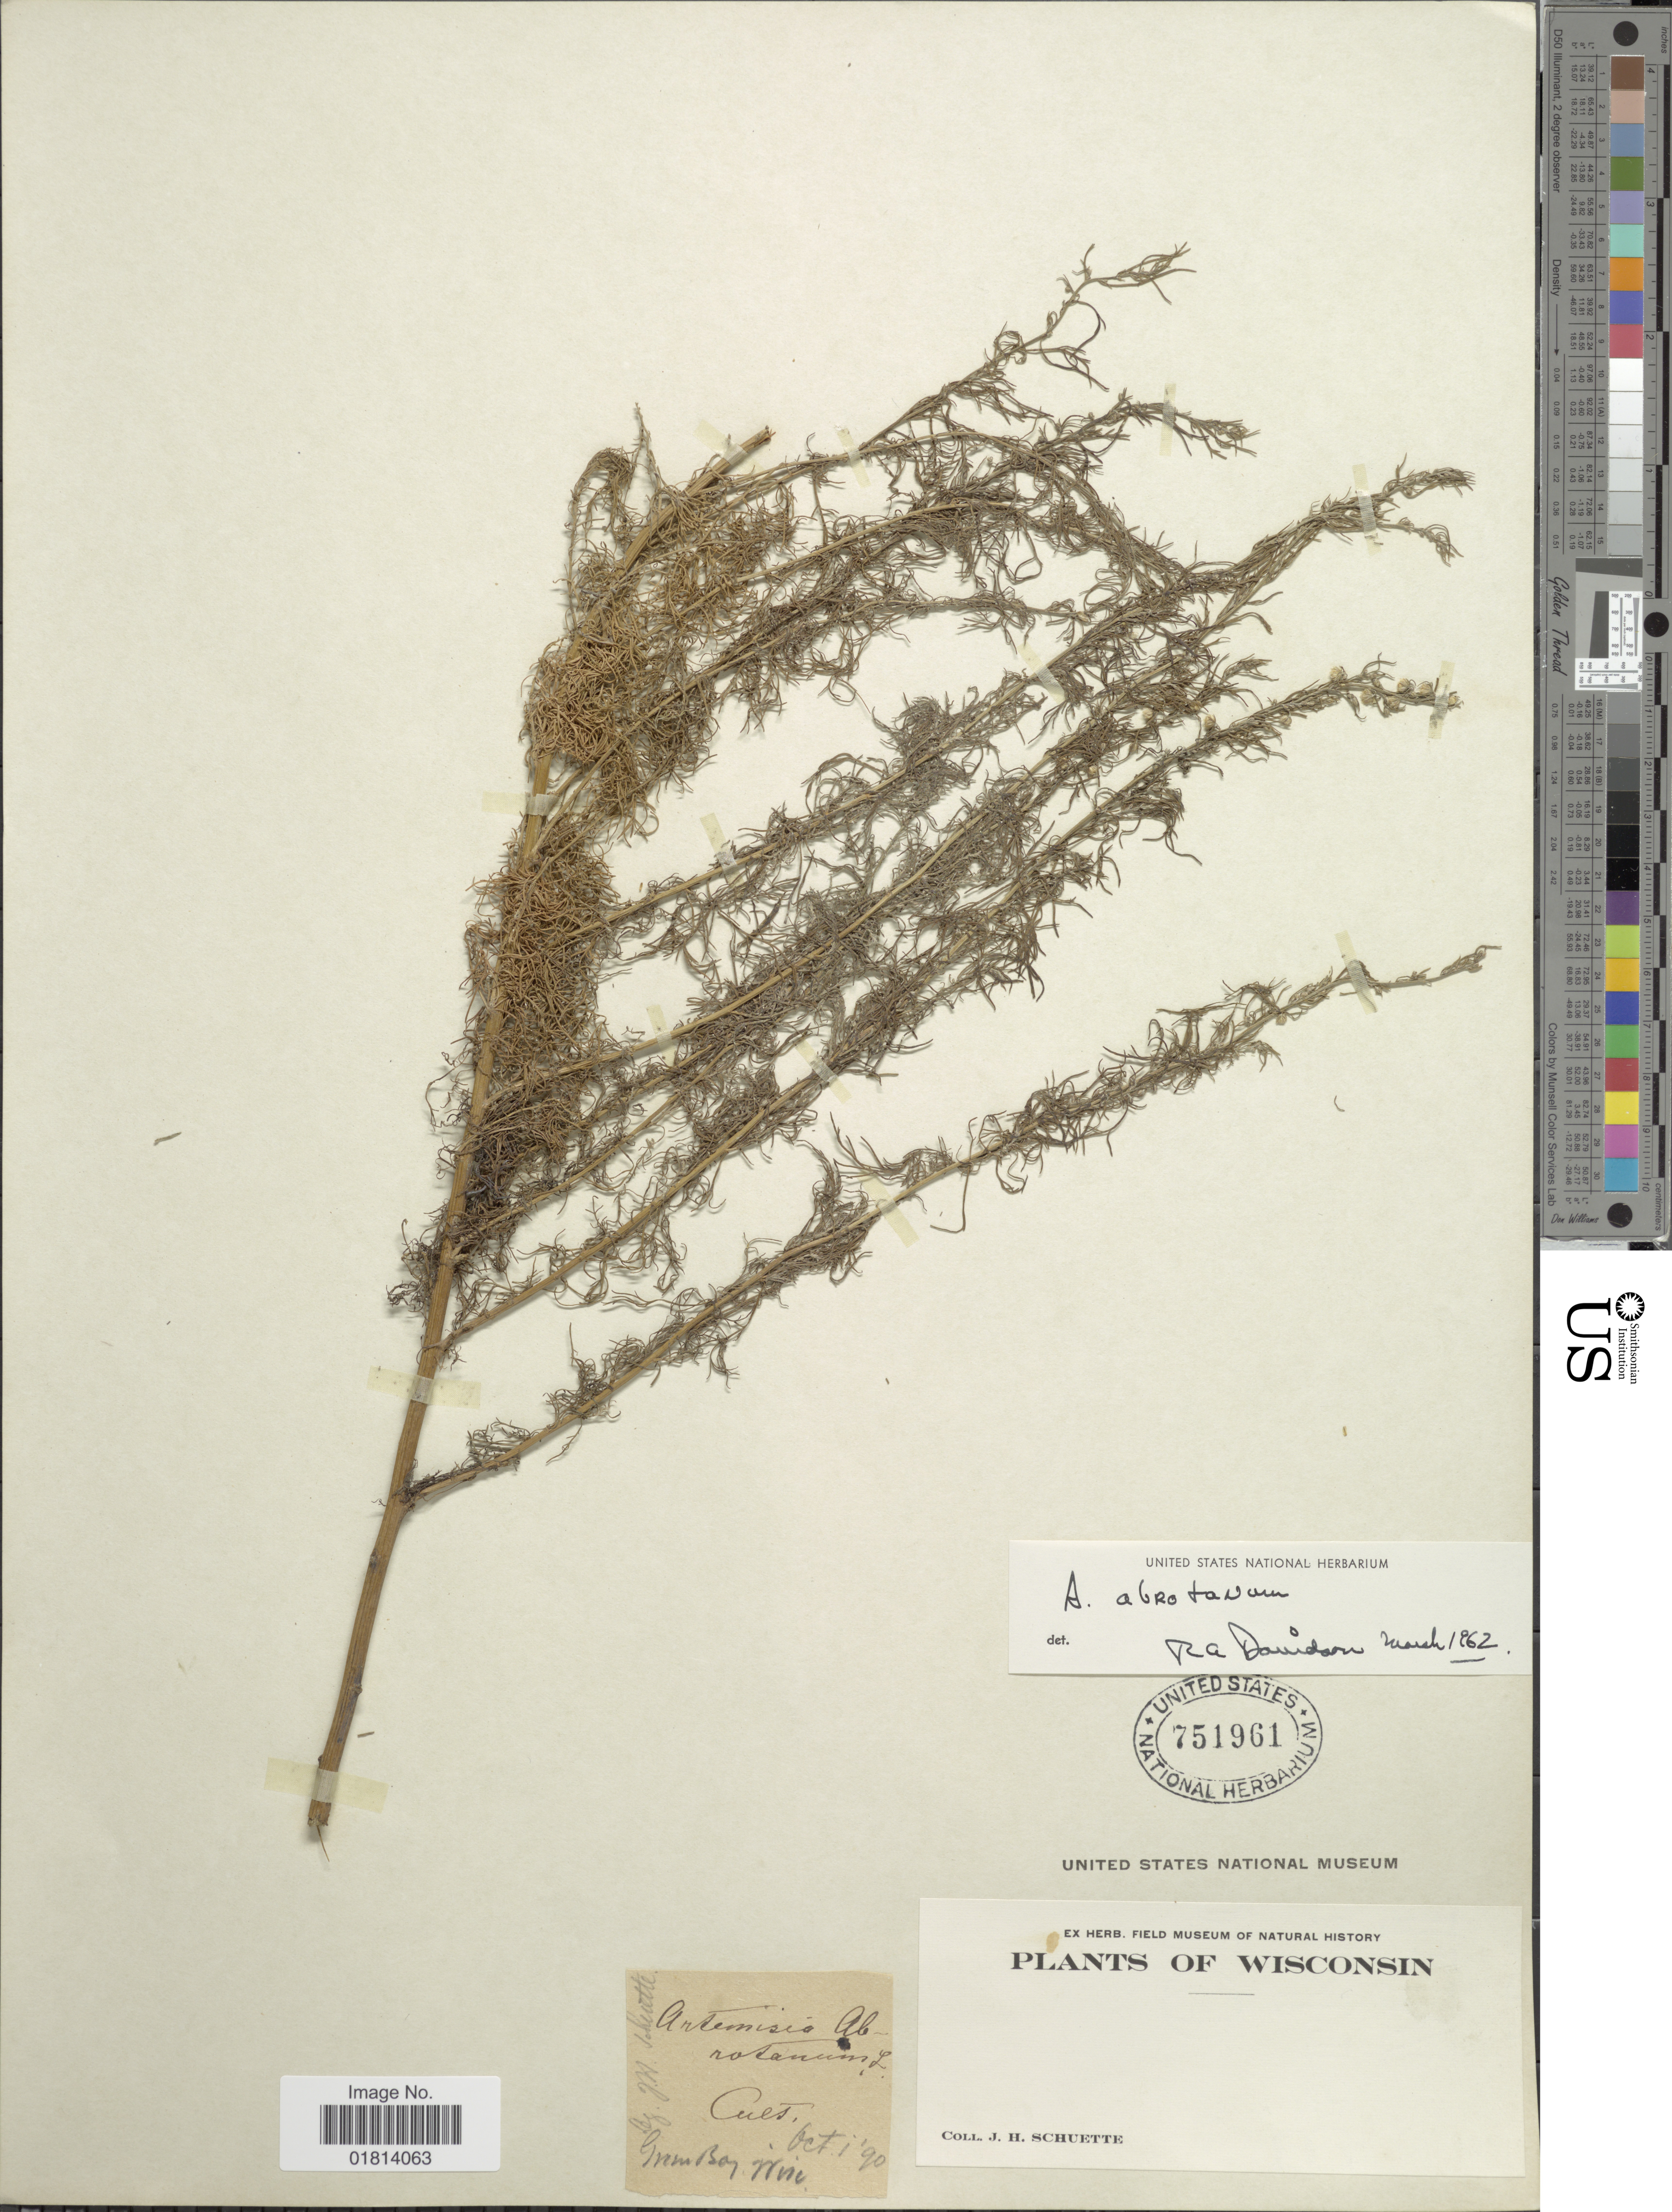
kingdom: Plantae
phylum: Tracheophyta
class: Magnoliopsida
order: Asterales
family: Asteraceae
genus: Artemisia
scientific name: Artemisia abrotanum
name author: L.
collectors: J. H. Schuette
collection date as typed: Transcribed d/m/y: 1/10/90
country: United States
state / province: Wisconsin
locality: Green Bay, Wisc.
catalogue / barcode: US 751961